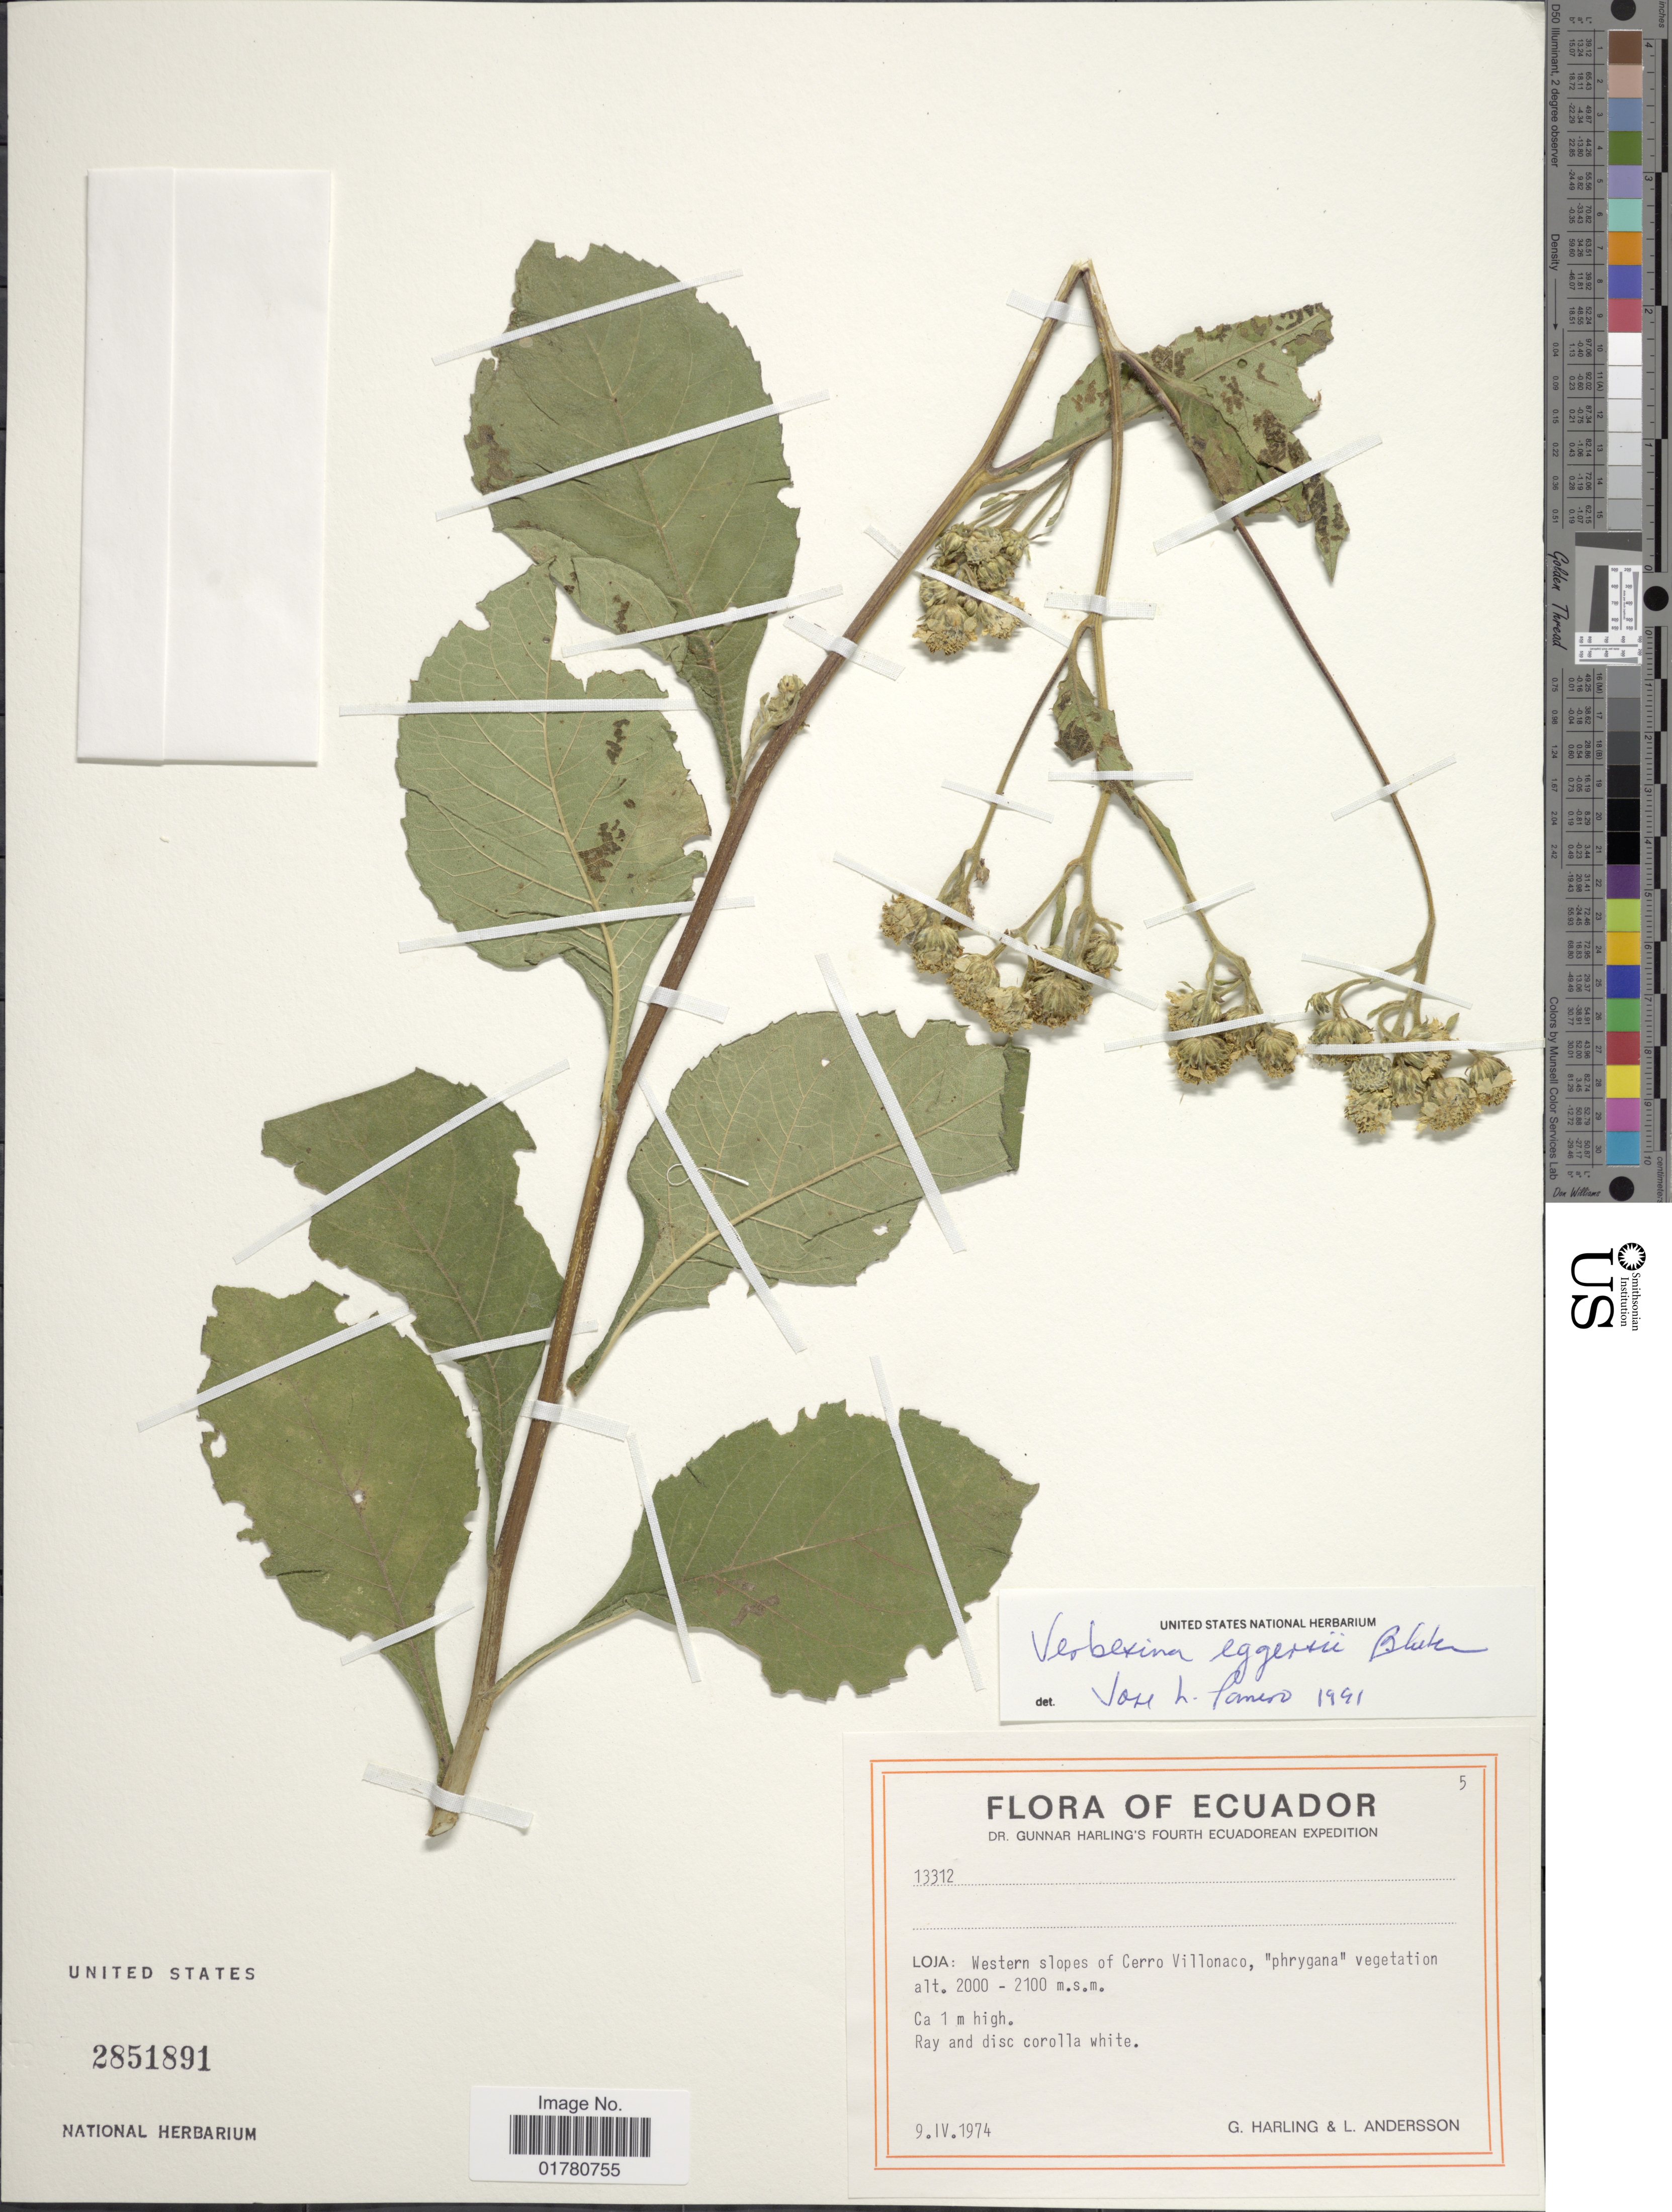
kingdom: Plantae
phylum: Tracheophyta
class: Magnoliopsida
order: Asterales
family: Asteraceae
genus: Verbesina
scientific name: Verbesina eggersii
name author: Hieron.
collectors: G. Harling & L. Andersson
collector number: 13312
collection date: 1974-04-09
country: Ecuador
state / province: Loja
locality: Western slopes of Cerro Villonaco, 'phrygana' vegetation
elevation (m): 2000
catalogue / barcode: US 2851891